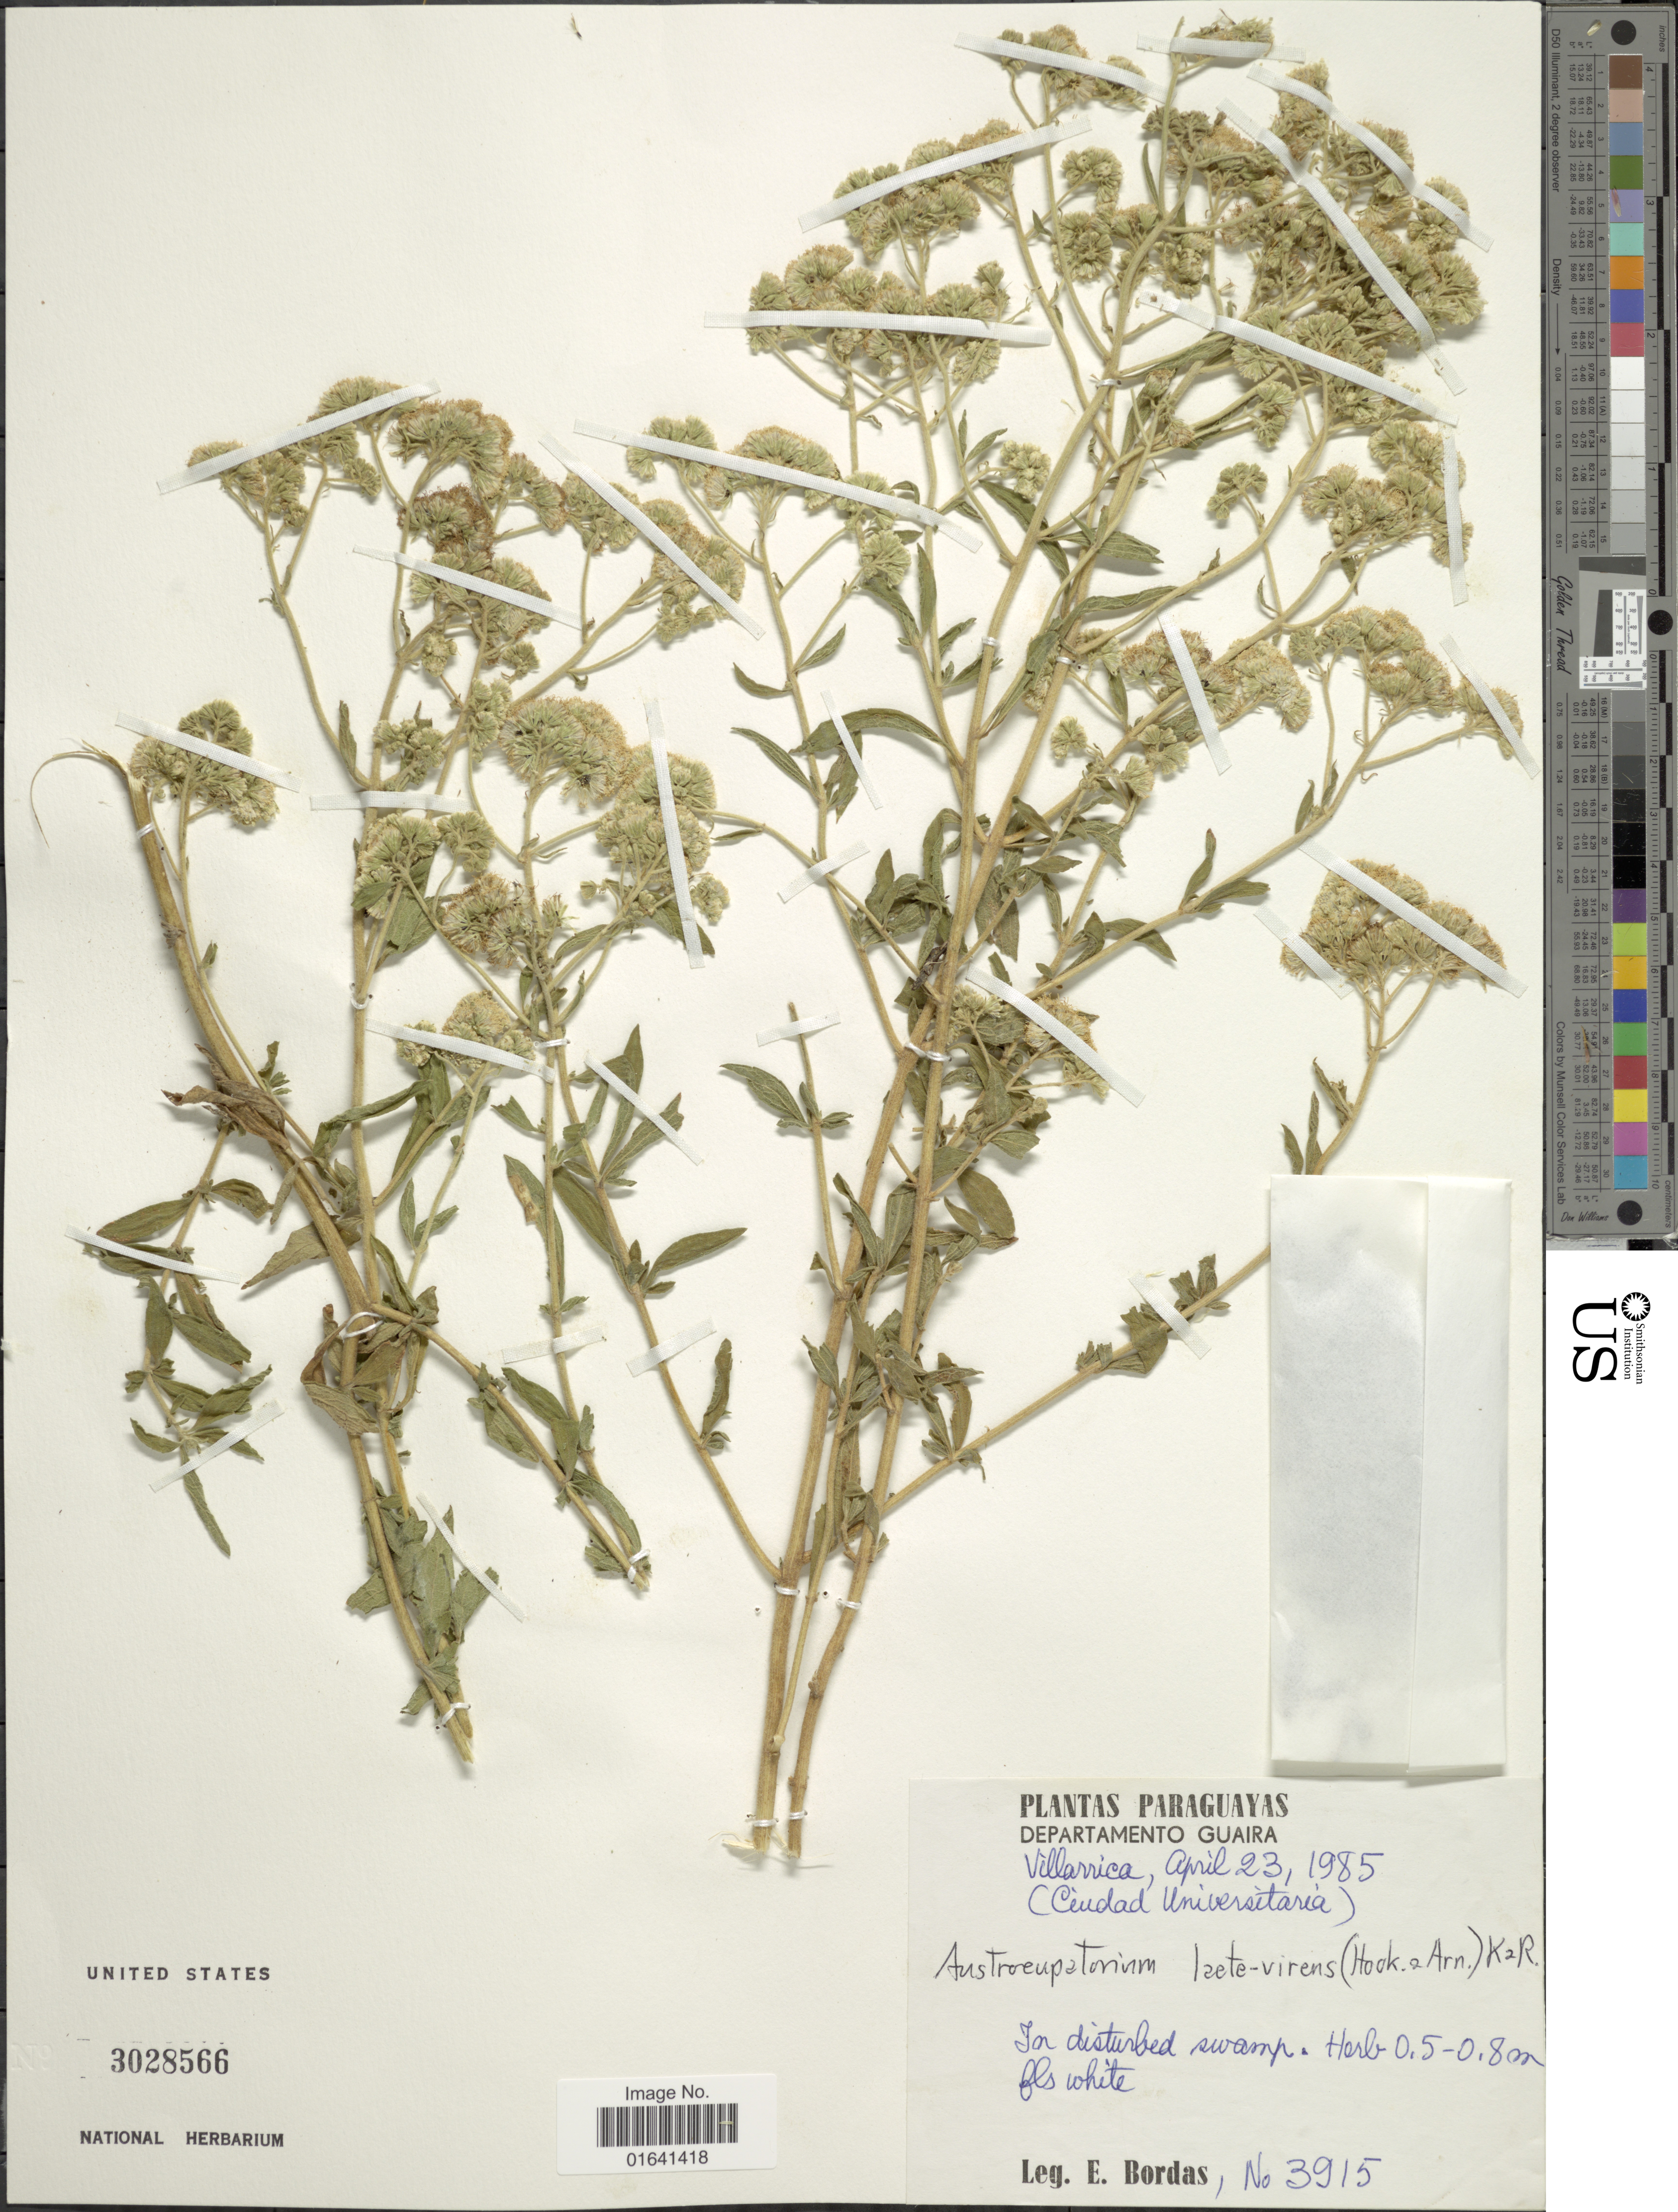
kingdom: Plantae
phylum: Tracheophyta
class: Magnoliopsida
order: Asterales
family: Asteraceae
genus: Austroeupatorium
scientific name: Austroeupatorium laete-virens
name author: (Hook. & Arn.) R.M. King & H. Rob.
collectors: E. Bordas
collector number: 3915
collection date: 1985-04-23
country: Paraguay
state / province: Guaira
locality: Departamento Guaira, Villarrica (Ciudad Universitaria)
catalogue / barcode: US 3028566